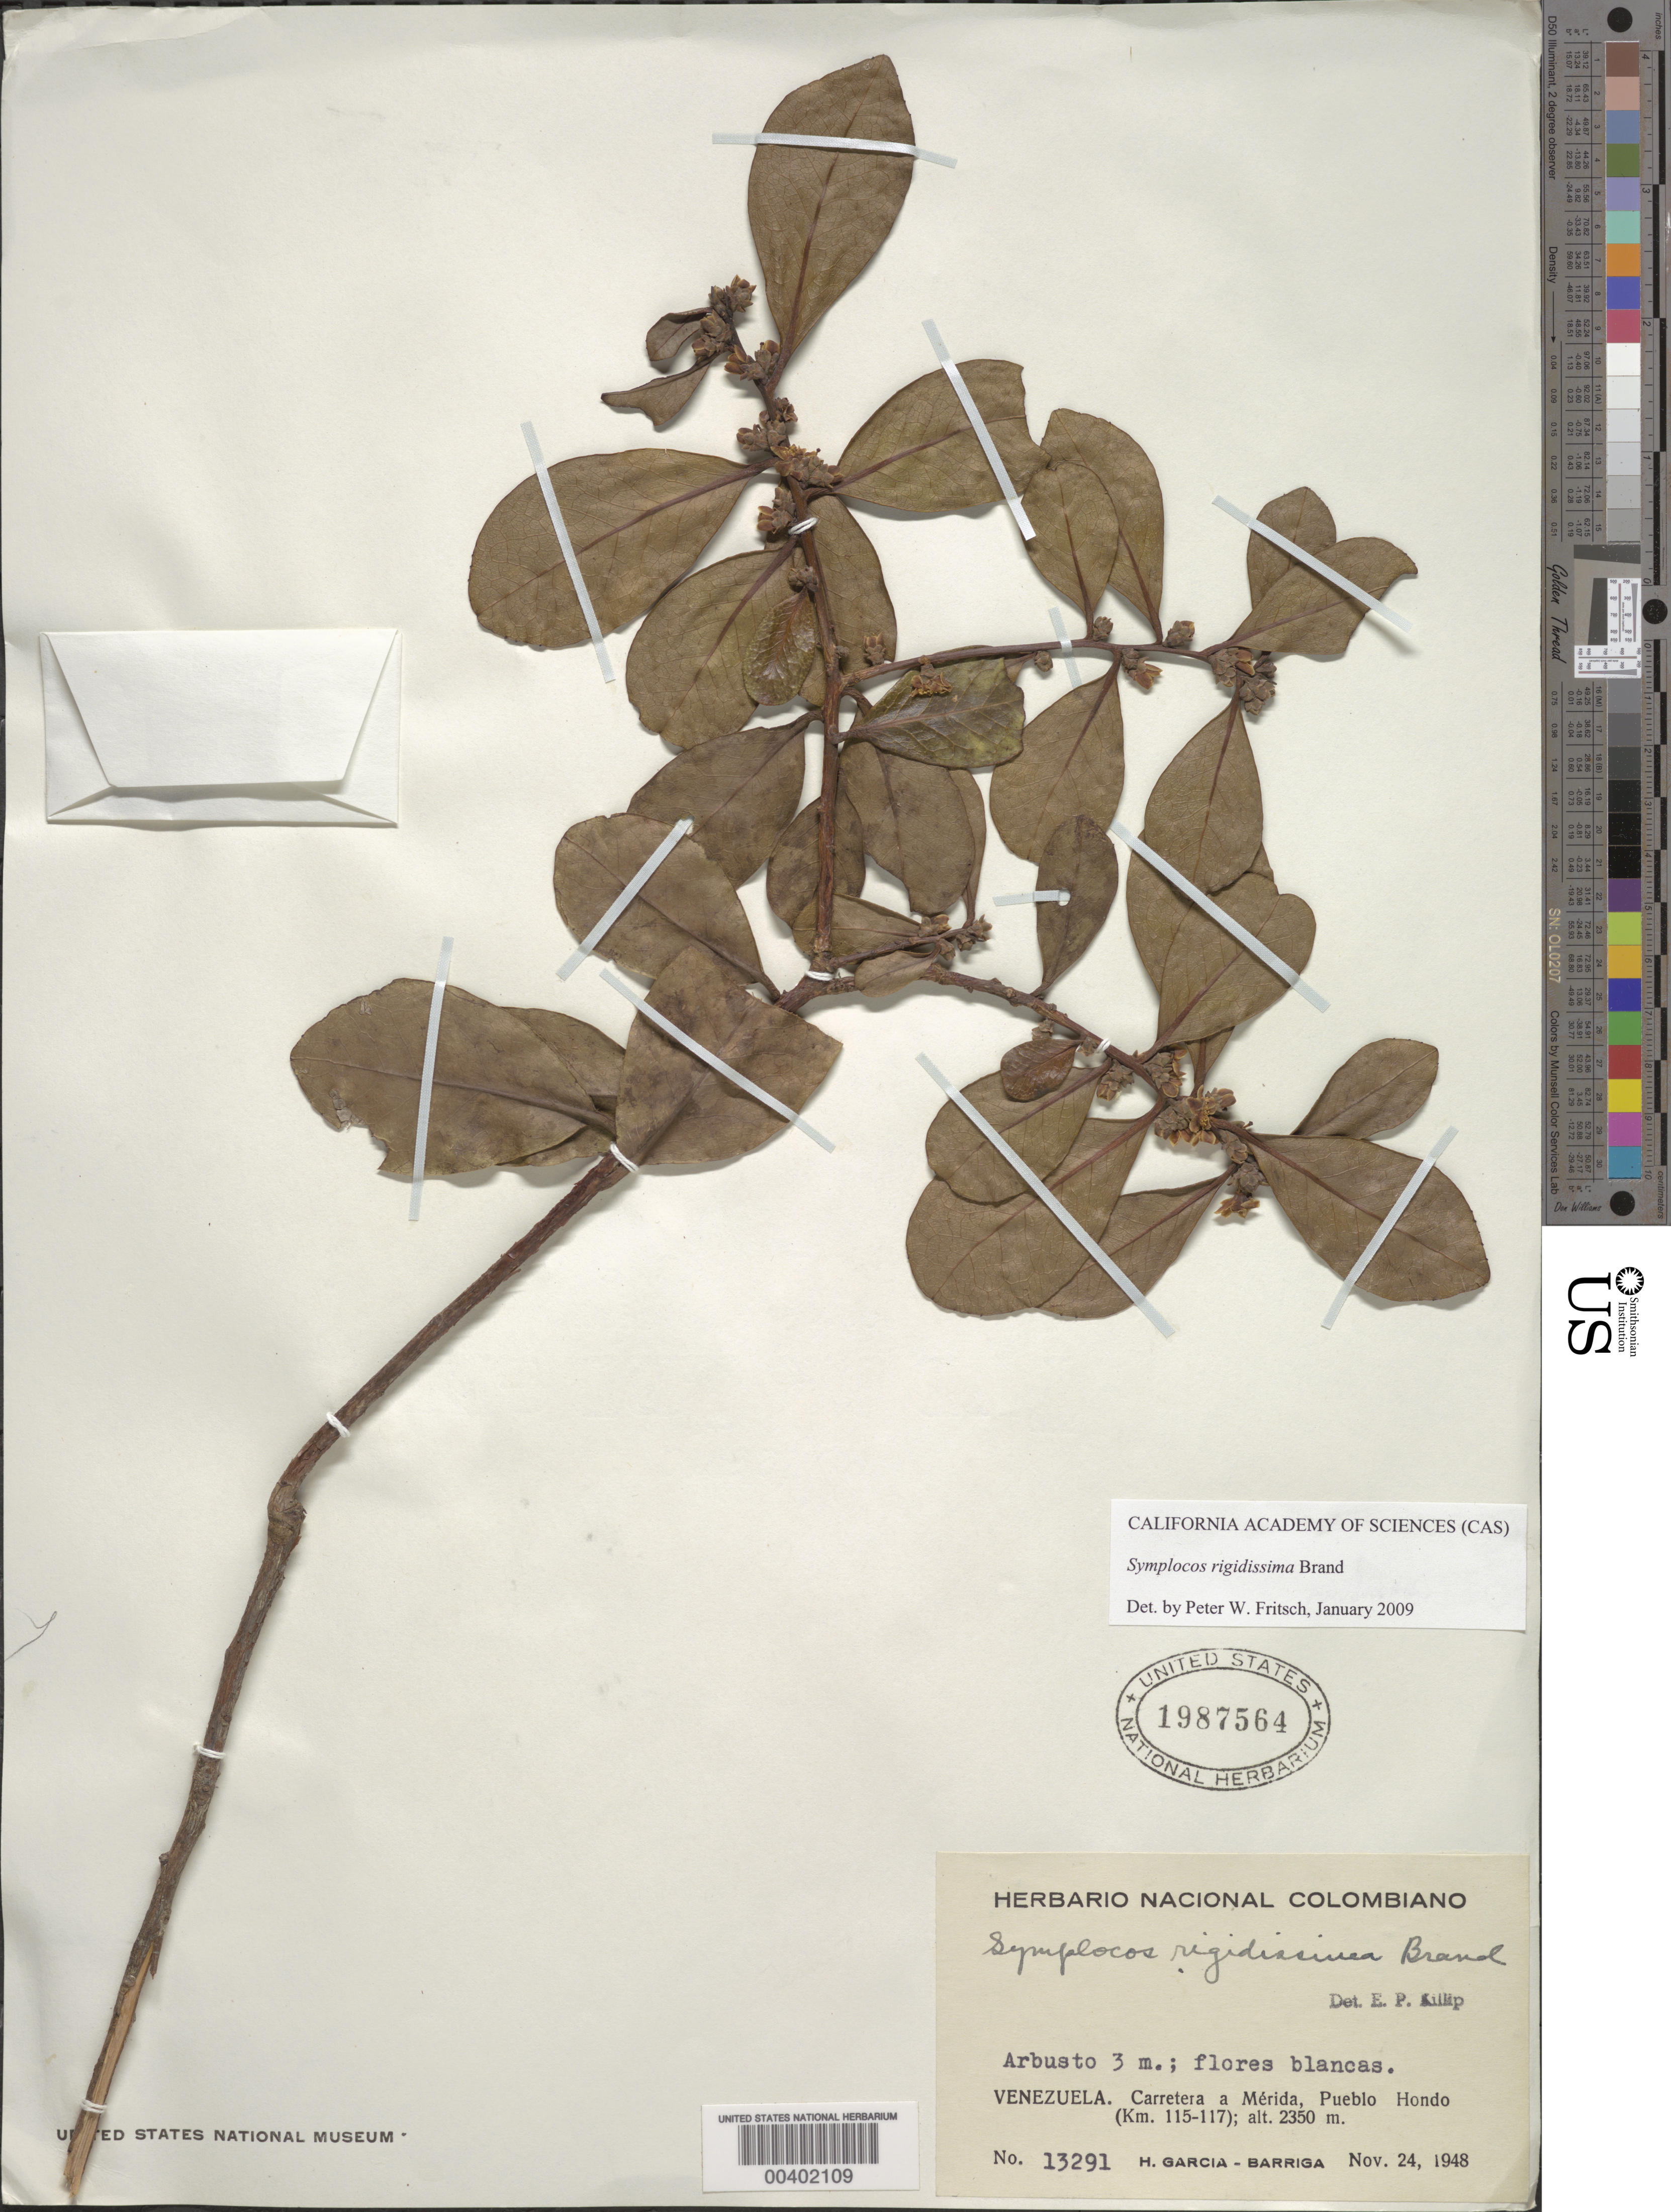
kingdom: Plantae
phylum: Tracheophyta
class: Magnoliopsida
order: Ericales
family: Symplocaceae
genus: Symplocos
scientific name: Symplocos rigidissima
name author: Brand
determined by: Fritsch, Peter W.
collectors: H. García Barriga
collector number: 13291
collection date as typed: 24 Nov 1948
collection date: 1948-11-24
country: Venezuela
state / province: Mérida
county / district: Libertador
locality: Carretera a Mérida, Pueblo a Hondo. Merida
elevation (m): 2350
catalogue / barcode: US 1987564